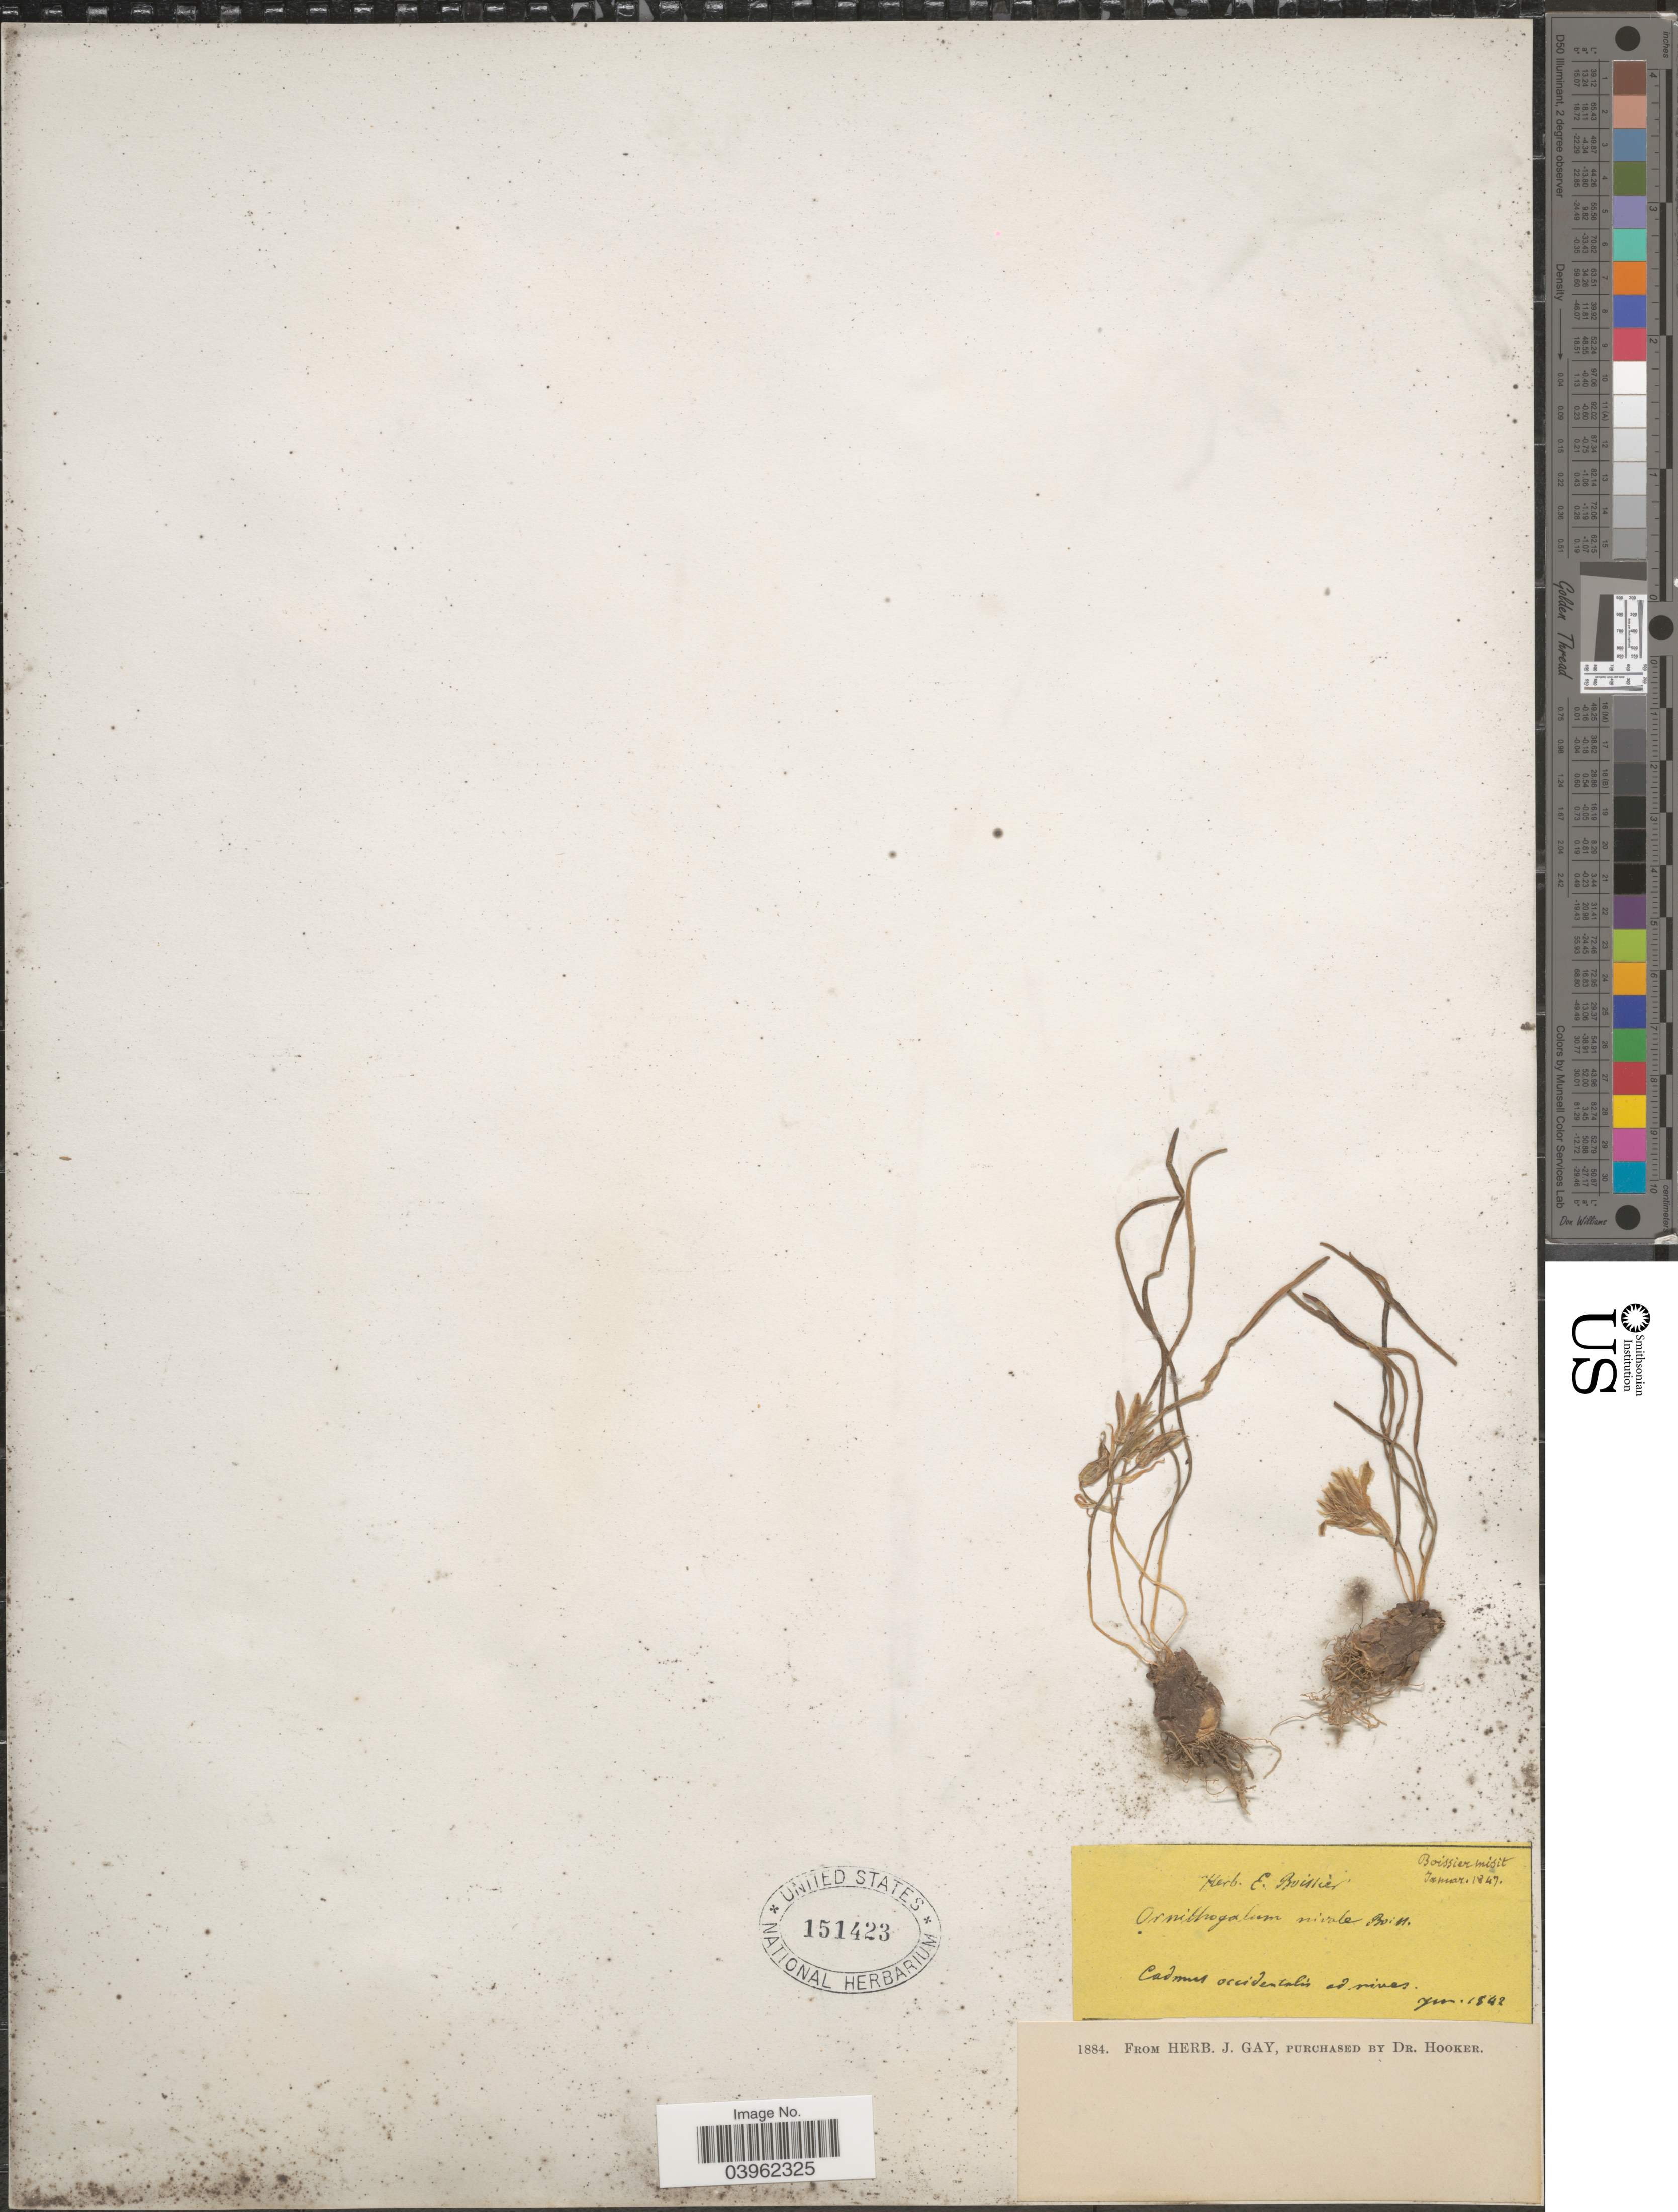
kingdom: Plantae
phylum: Tracheophyta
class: Liliopsida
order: Asparagales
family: Asparagaceae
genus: Ornithogalum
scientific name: Ornithogalum nivale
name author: Boiss.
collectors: ex herb. E. Boissier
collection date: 1842-06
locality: Cadmus occidentalis ad rives.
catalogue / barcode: US 151423